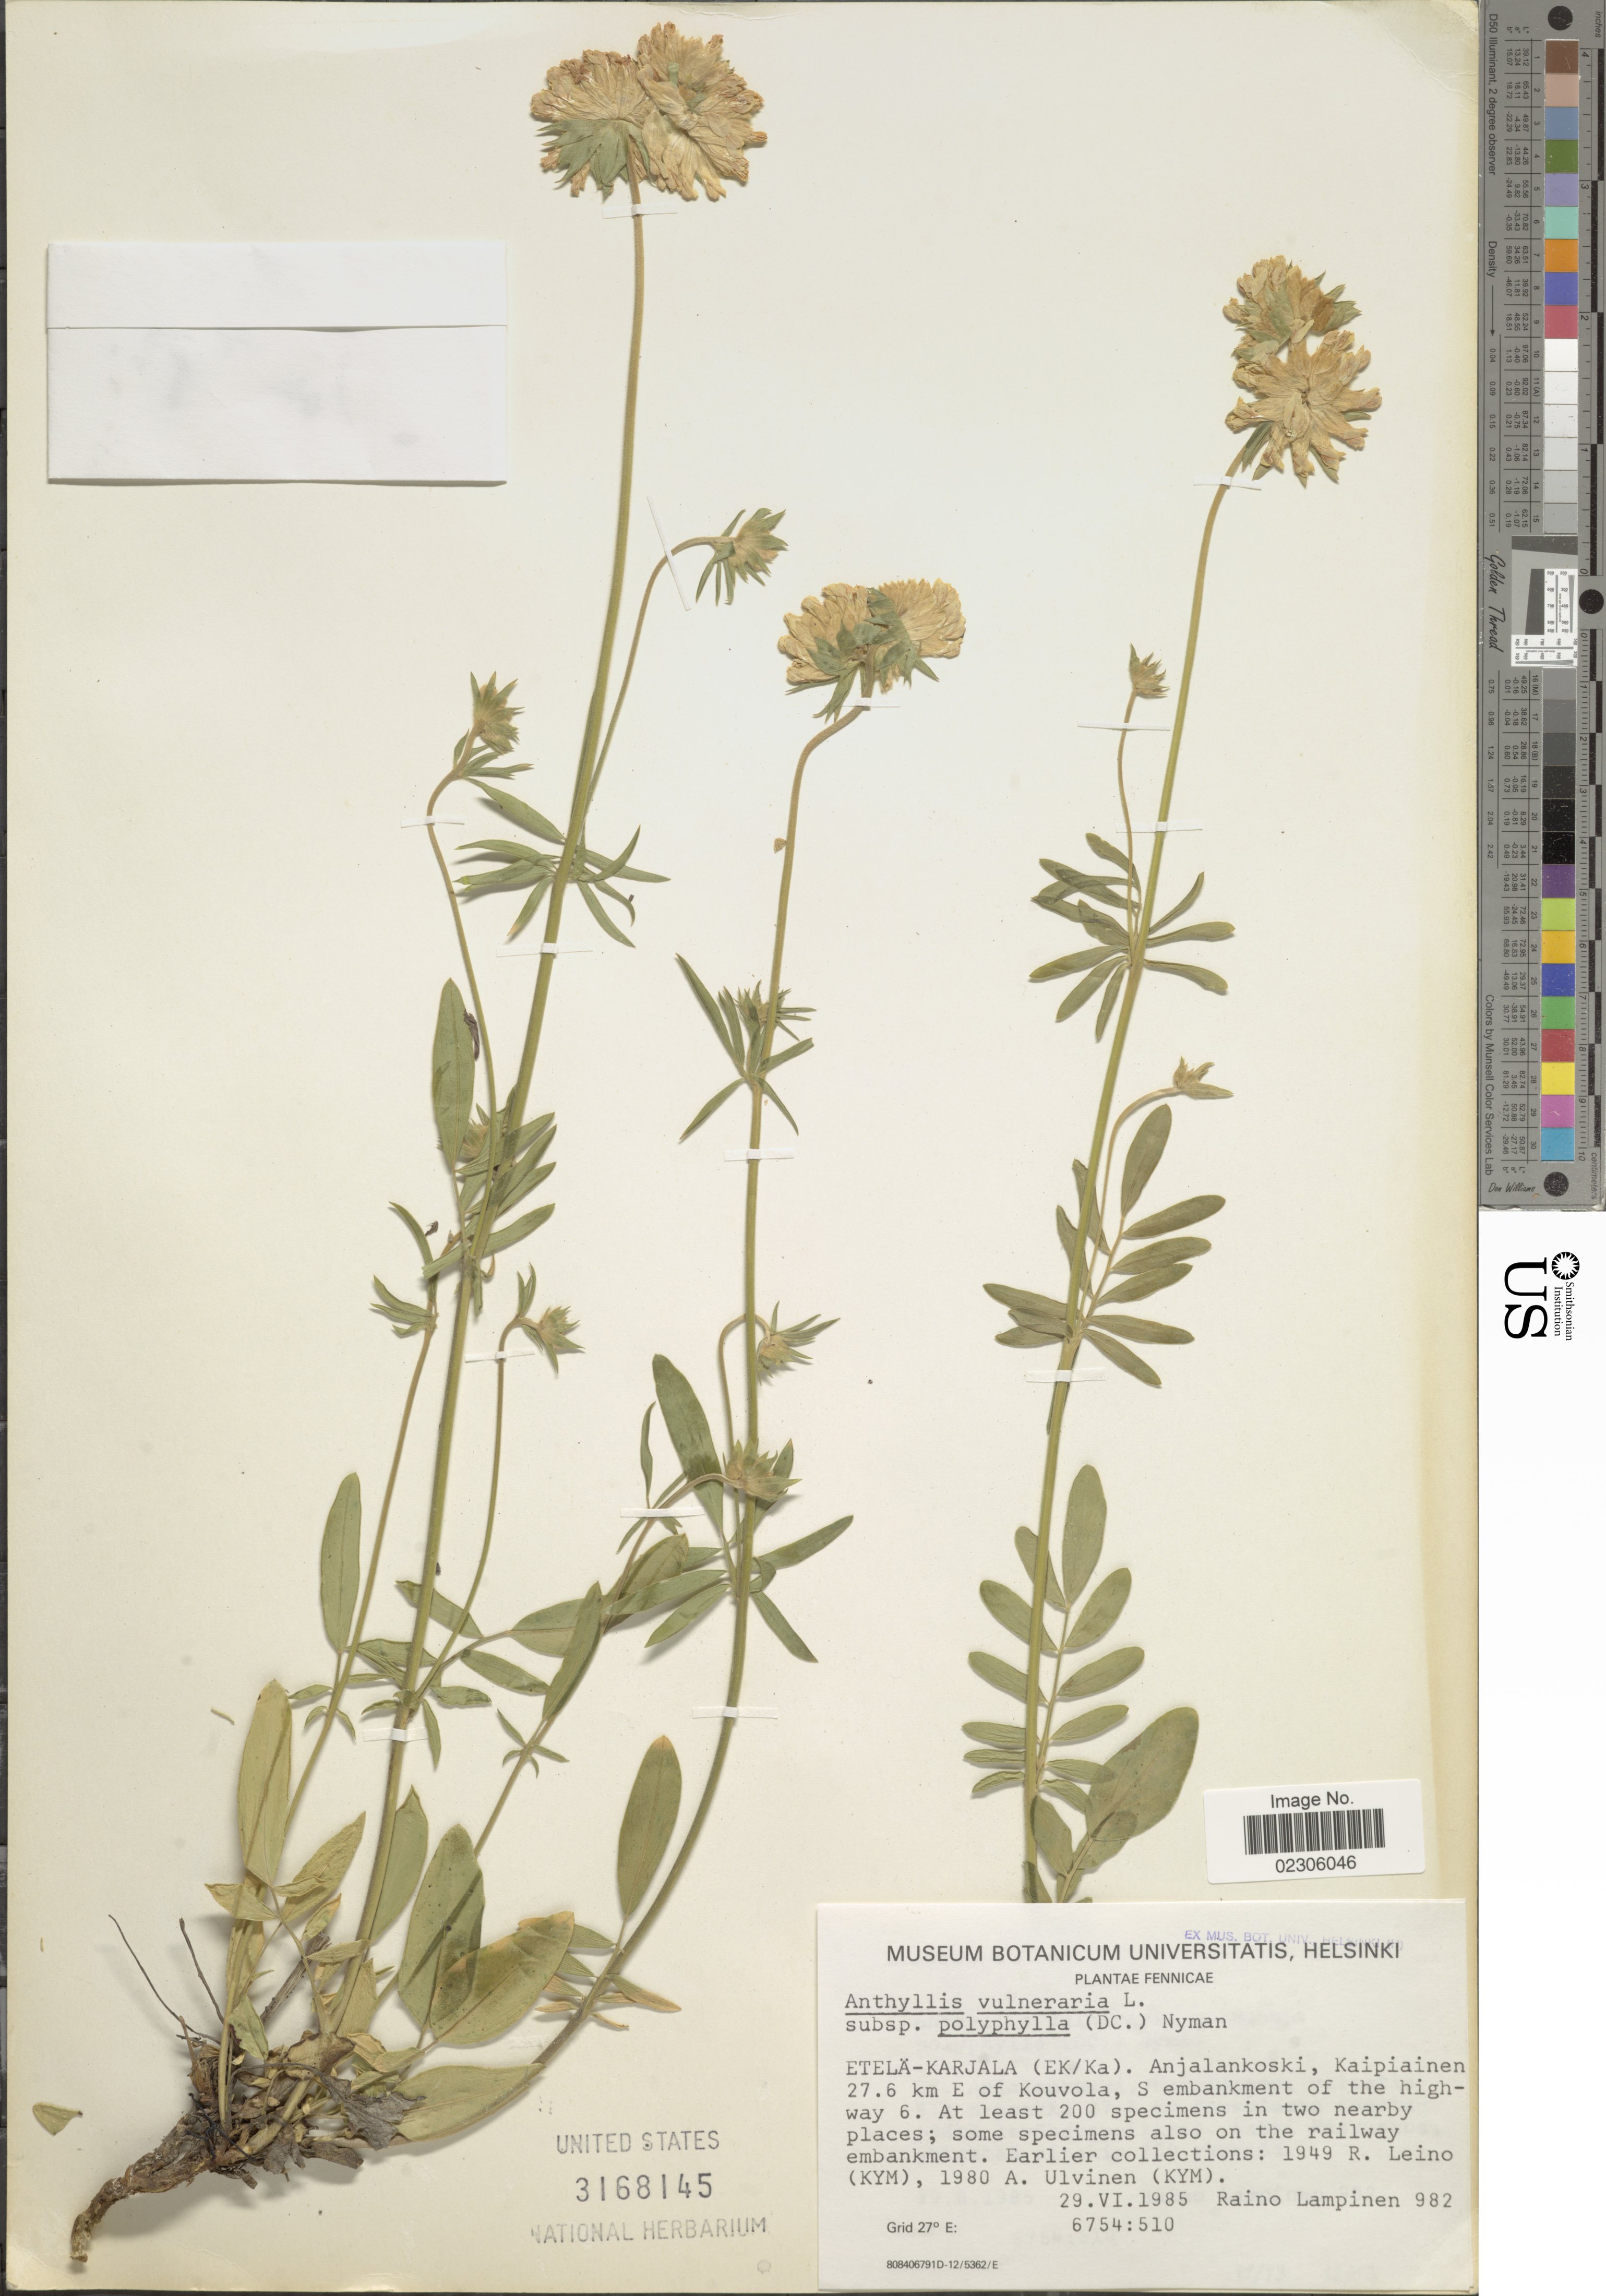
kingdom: Plantae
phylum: Tracheophyta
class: Magnoliopsida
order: Fabales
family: Fabaceae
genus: Anthyllis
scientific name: Anthyllis vulneraria subsp. polyphylla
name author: (DC.) Nyman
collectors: R. Lampinen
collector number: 982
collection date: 1985-06-29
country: Finland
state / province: Etelä-Karjala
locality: Fennicae, Etela-Karjala (Ek/Ka), Anjalankoski, Kaipiainen 27.6 km E of Kouvola, S embankment of the highway 6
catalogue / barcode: US 3168145